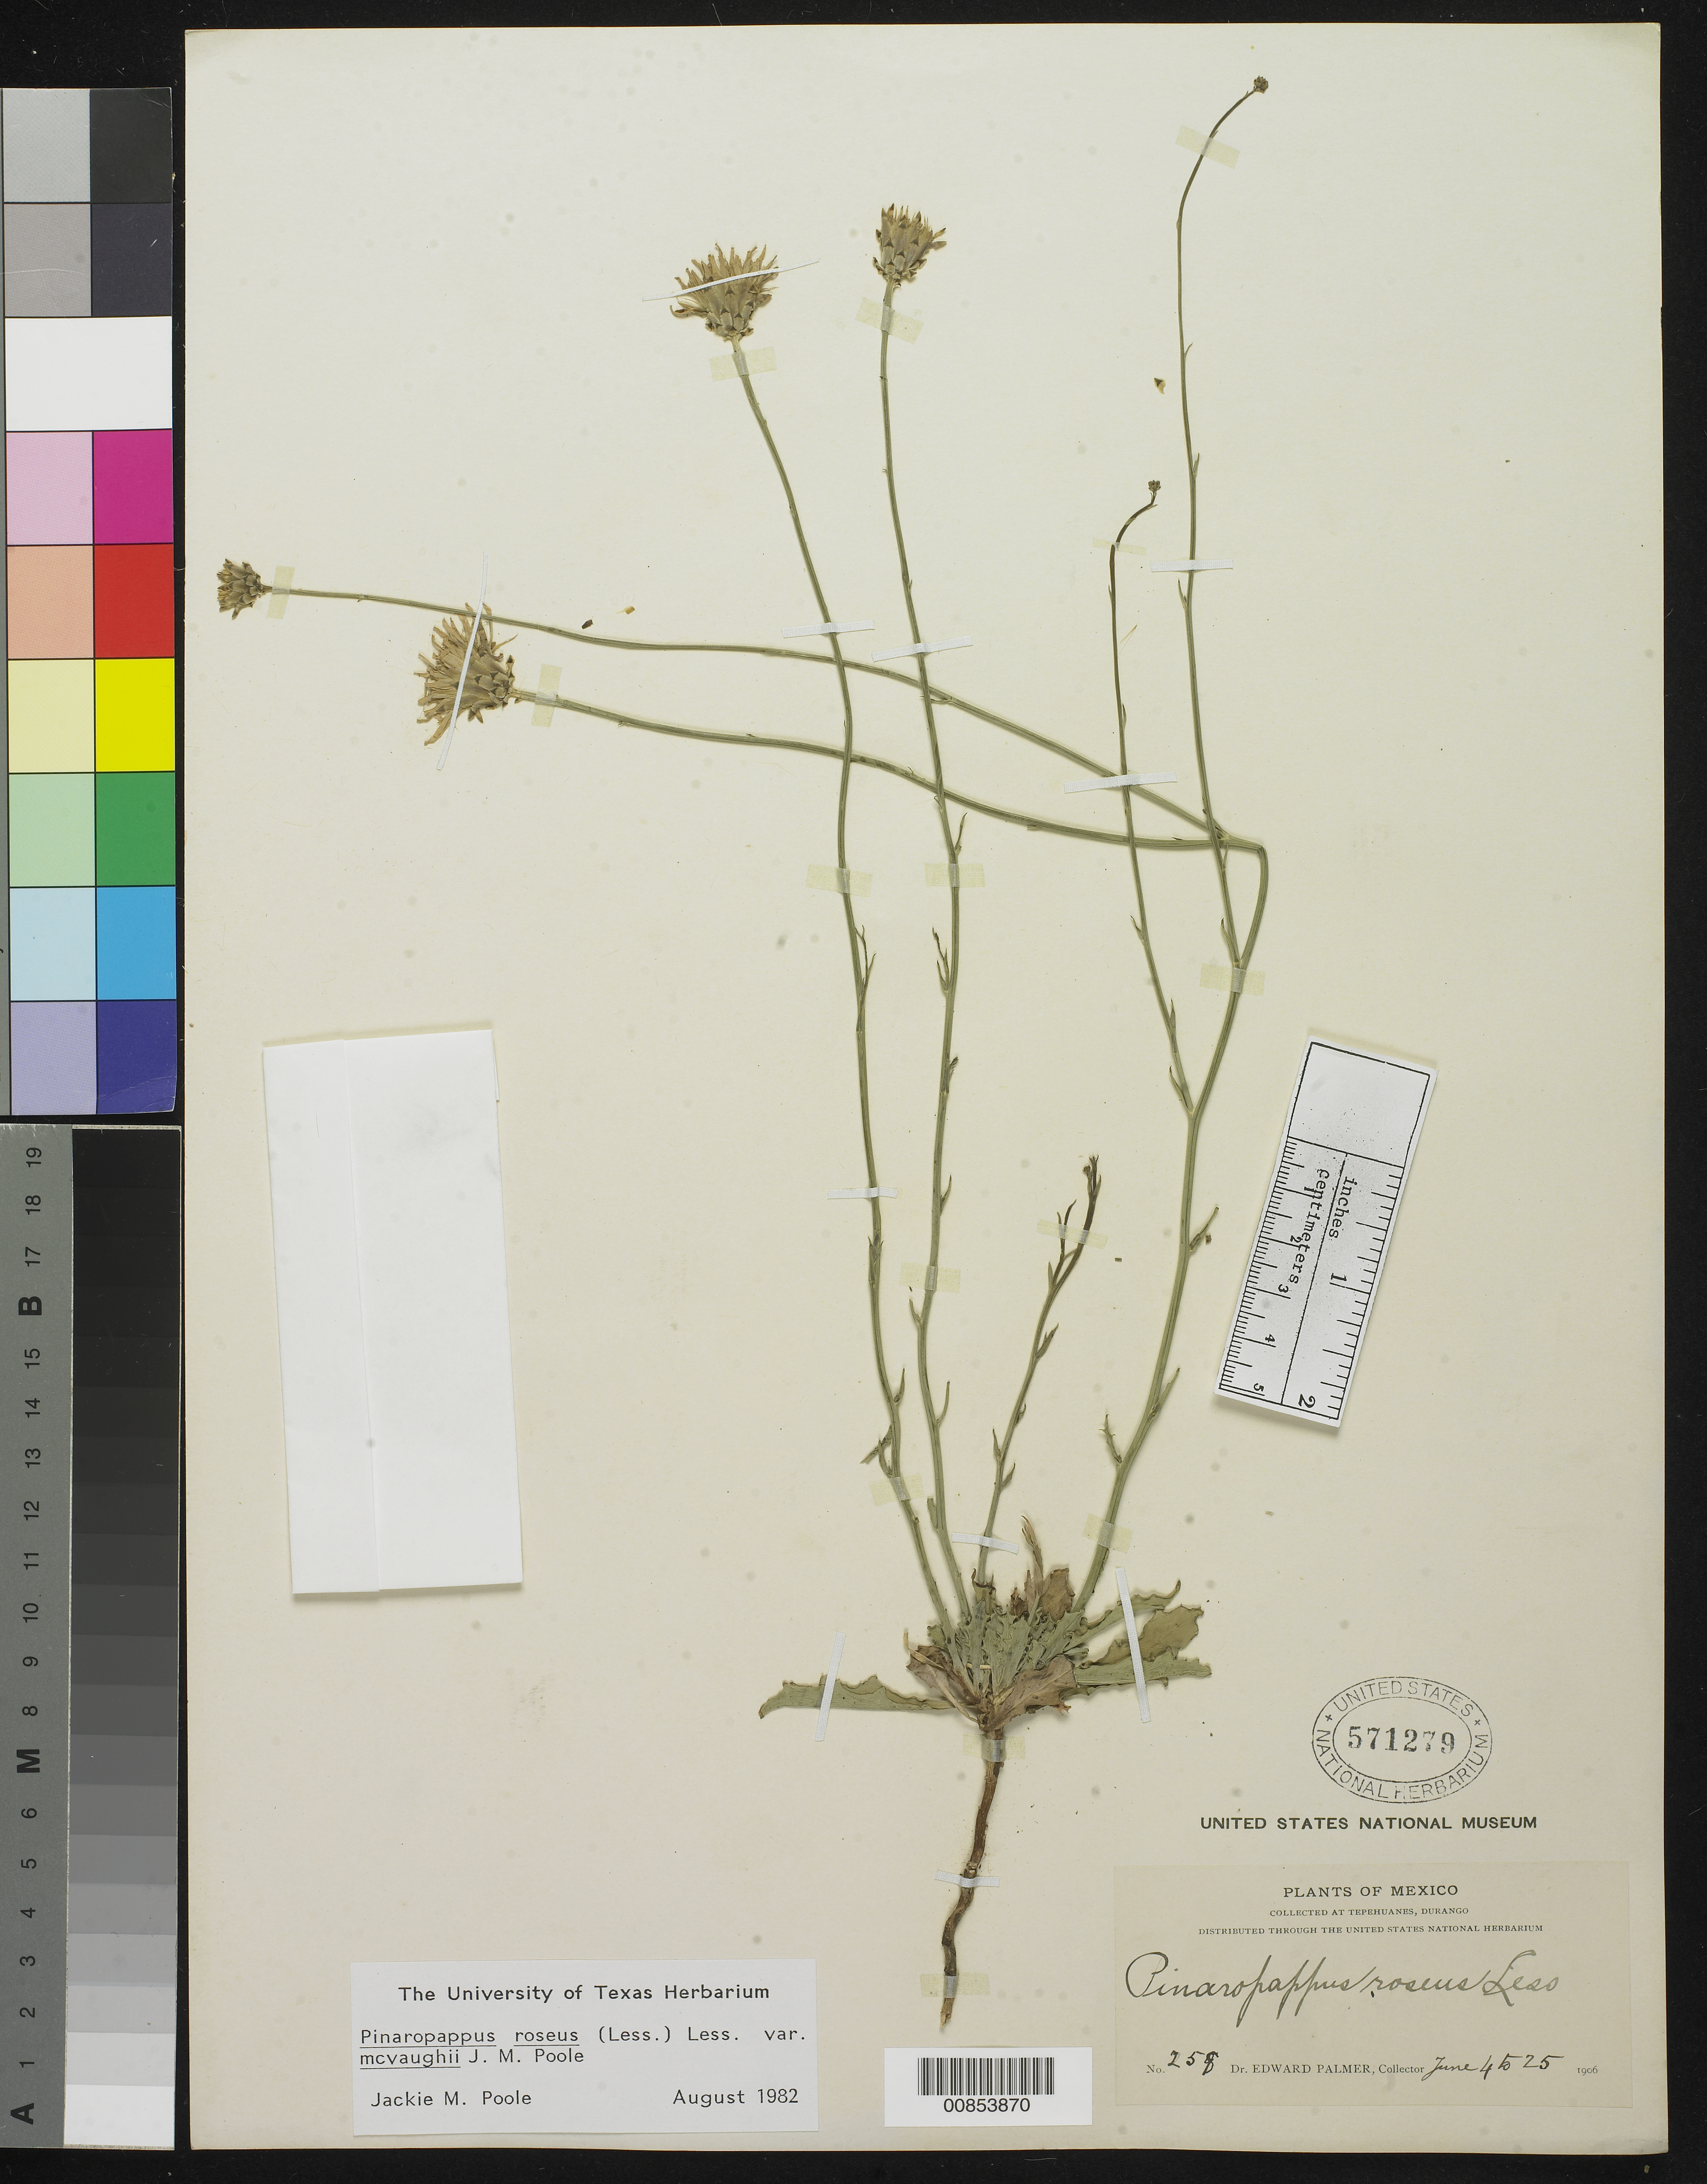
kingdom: Plantae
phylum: Tracheophyta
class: Magnoliopsida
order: Asterales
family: Asteraceae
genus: Pinaropappus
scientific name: Pinaropappus roseus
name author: Less.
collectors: E. Palmer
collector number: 258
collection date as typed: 04 Jun 1906 to 25 Jun 1906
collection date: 1906-06-04/1906-06-25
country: Mexico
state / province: Durango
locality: Tepehuanes, Durango.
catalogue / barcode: US 571279